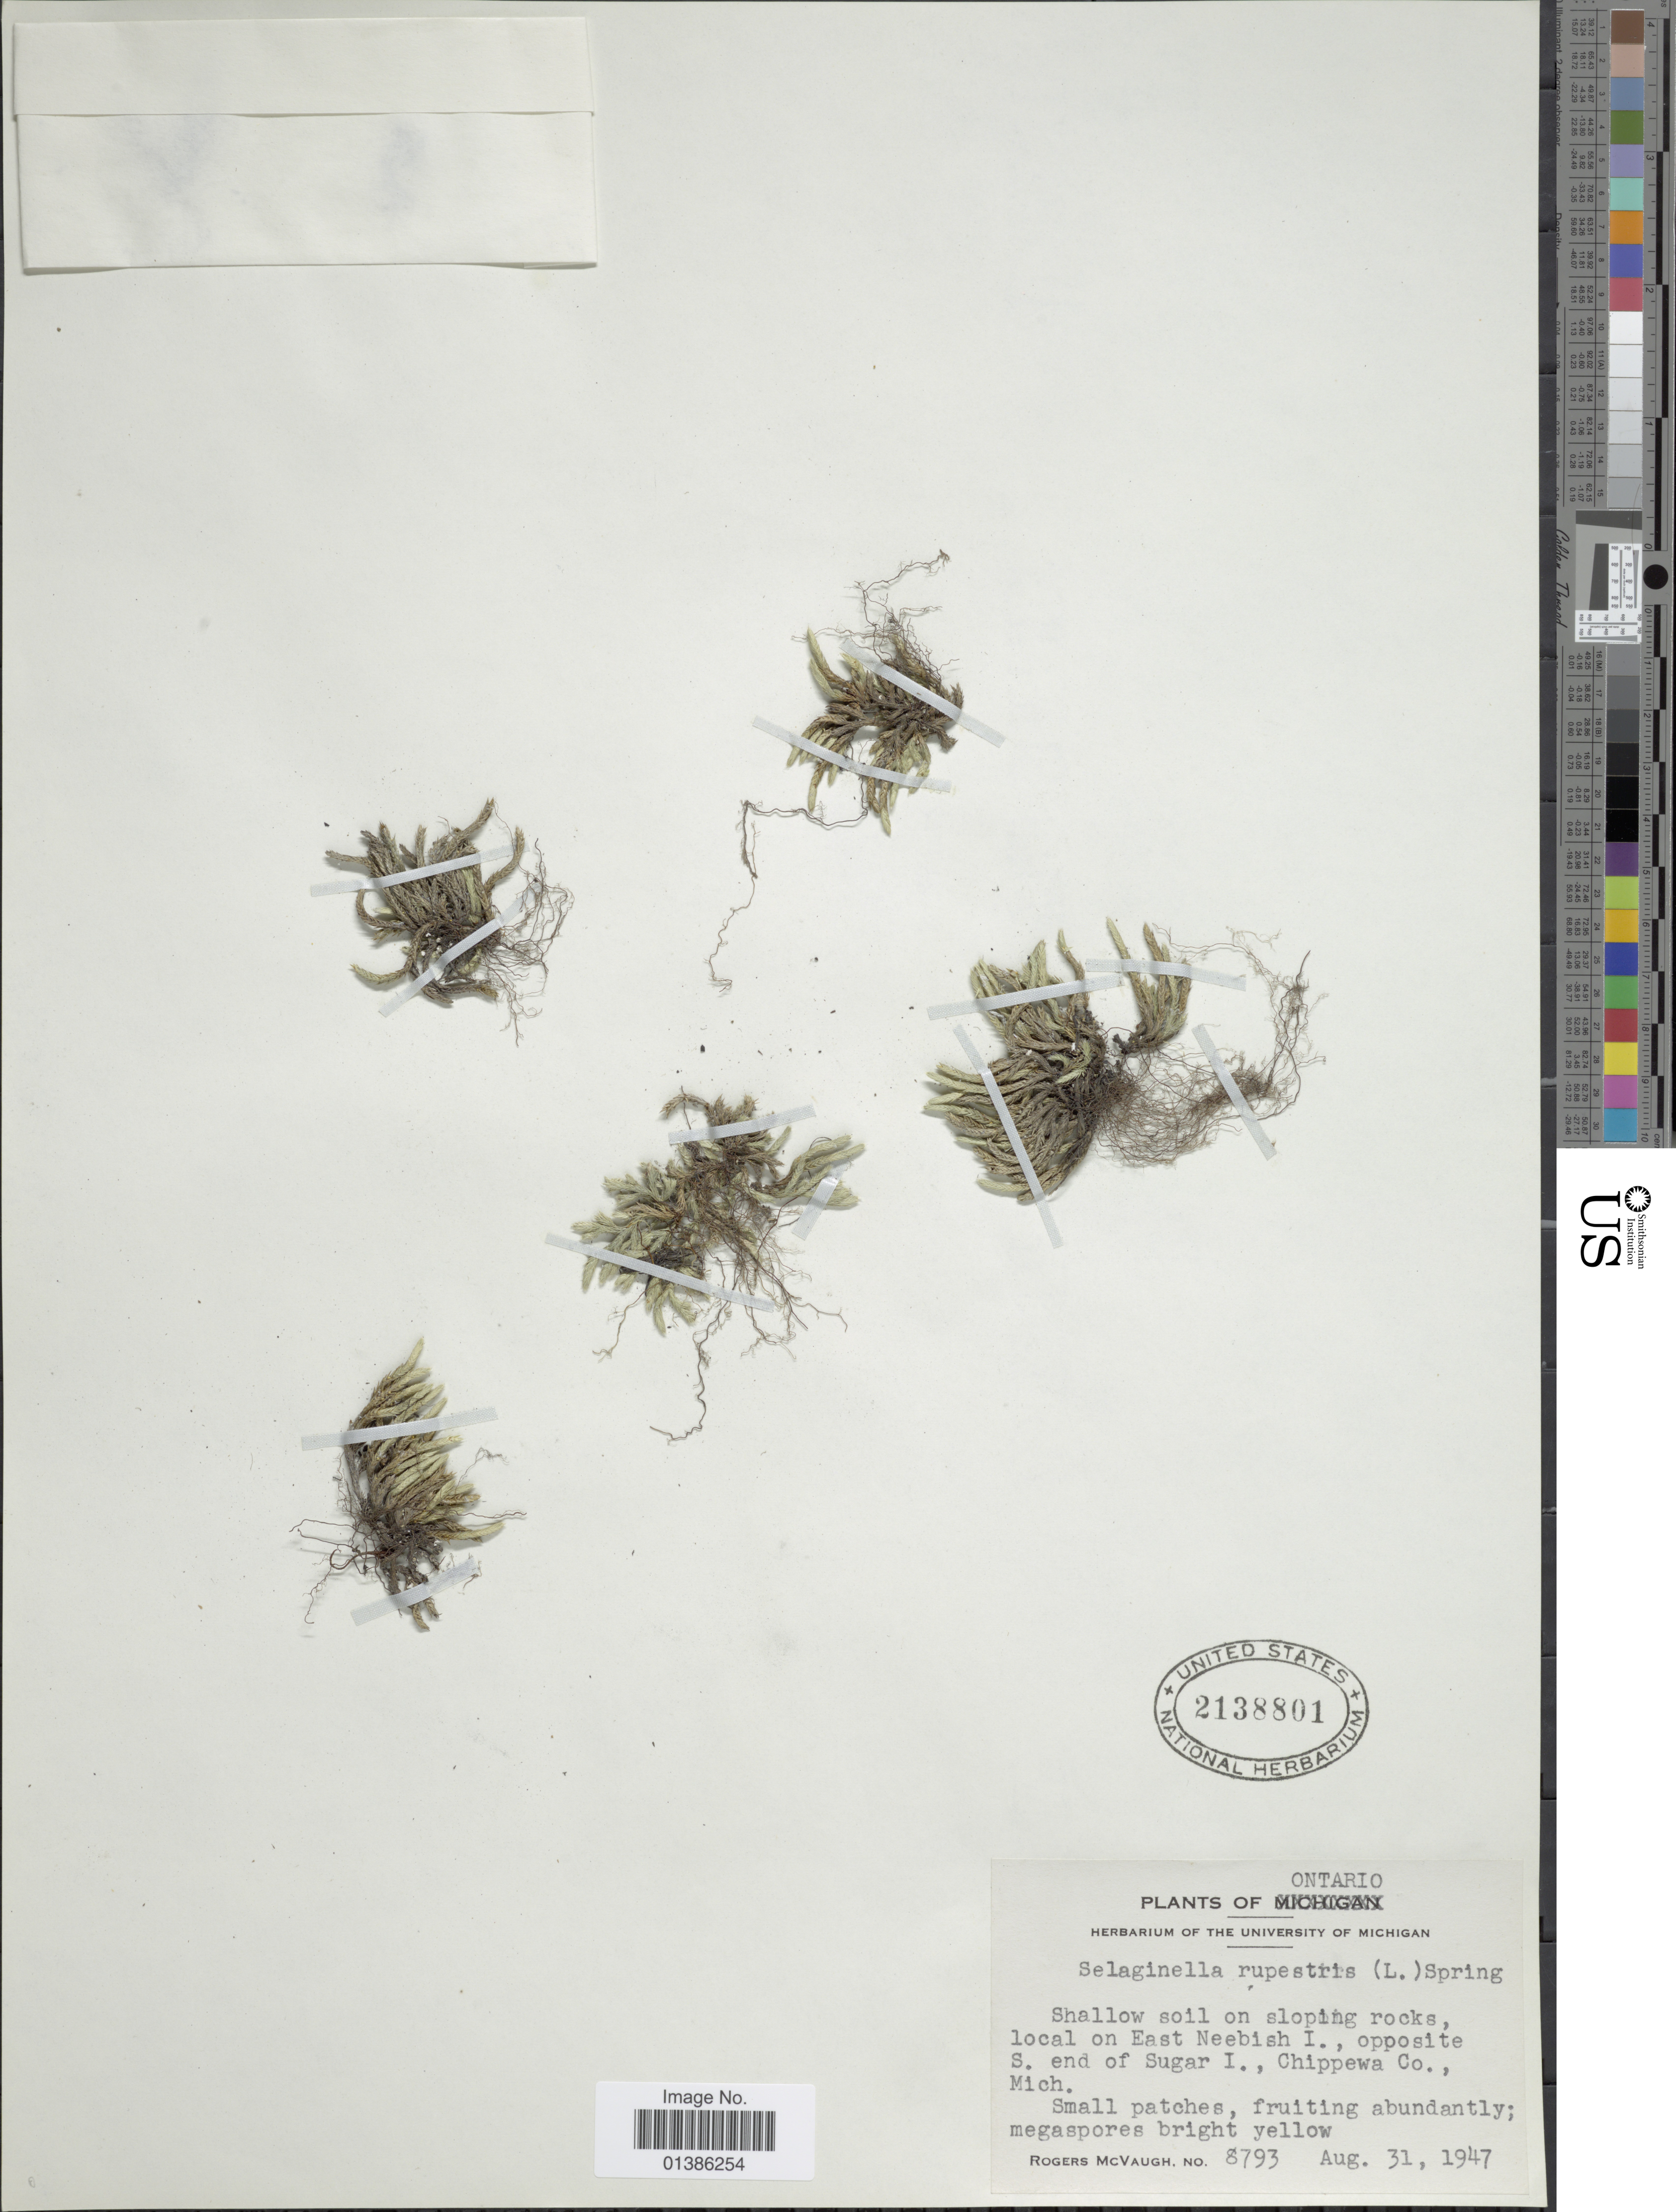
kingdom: Plantae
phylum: Tracheophyta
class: Lycopodiopsida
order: Selaginellales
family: Selaginellaceae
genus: Selaginella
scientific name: Selaginella rupestris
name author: (L.) Spring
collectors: R. McVaugh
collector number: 8793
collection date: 1947-08-31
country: Canada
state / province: Ontario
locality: Shallow soil on sloping rocks, local on East Neebish I., opposite S. end of Sugar I., Chippewa Co., Mich.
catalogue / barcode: US 2138801